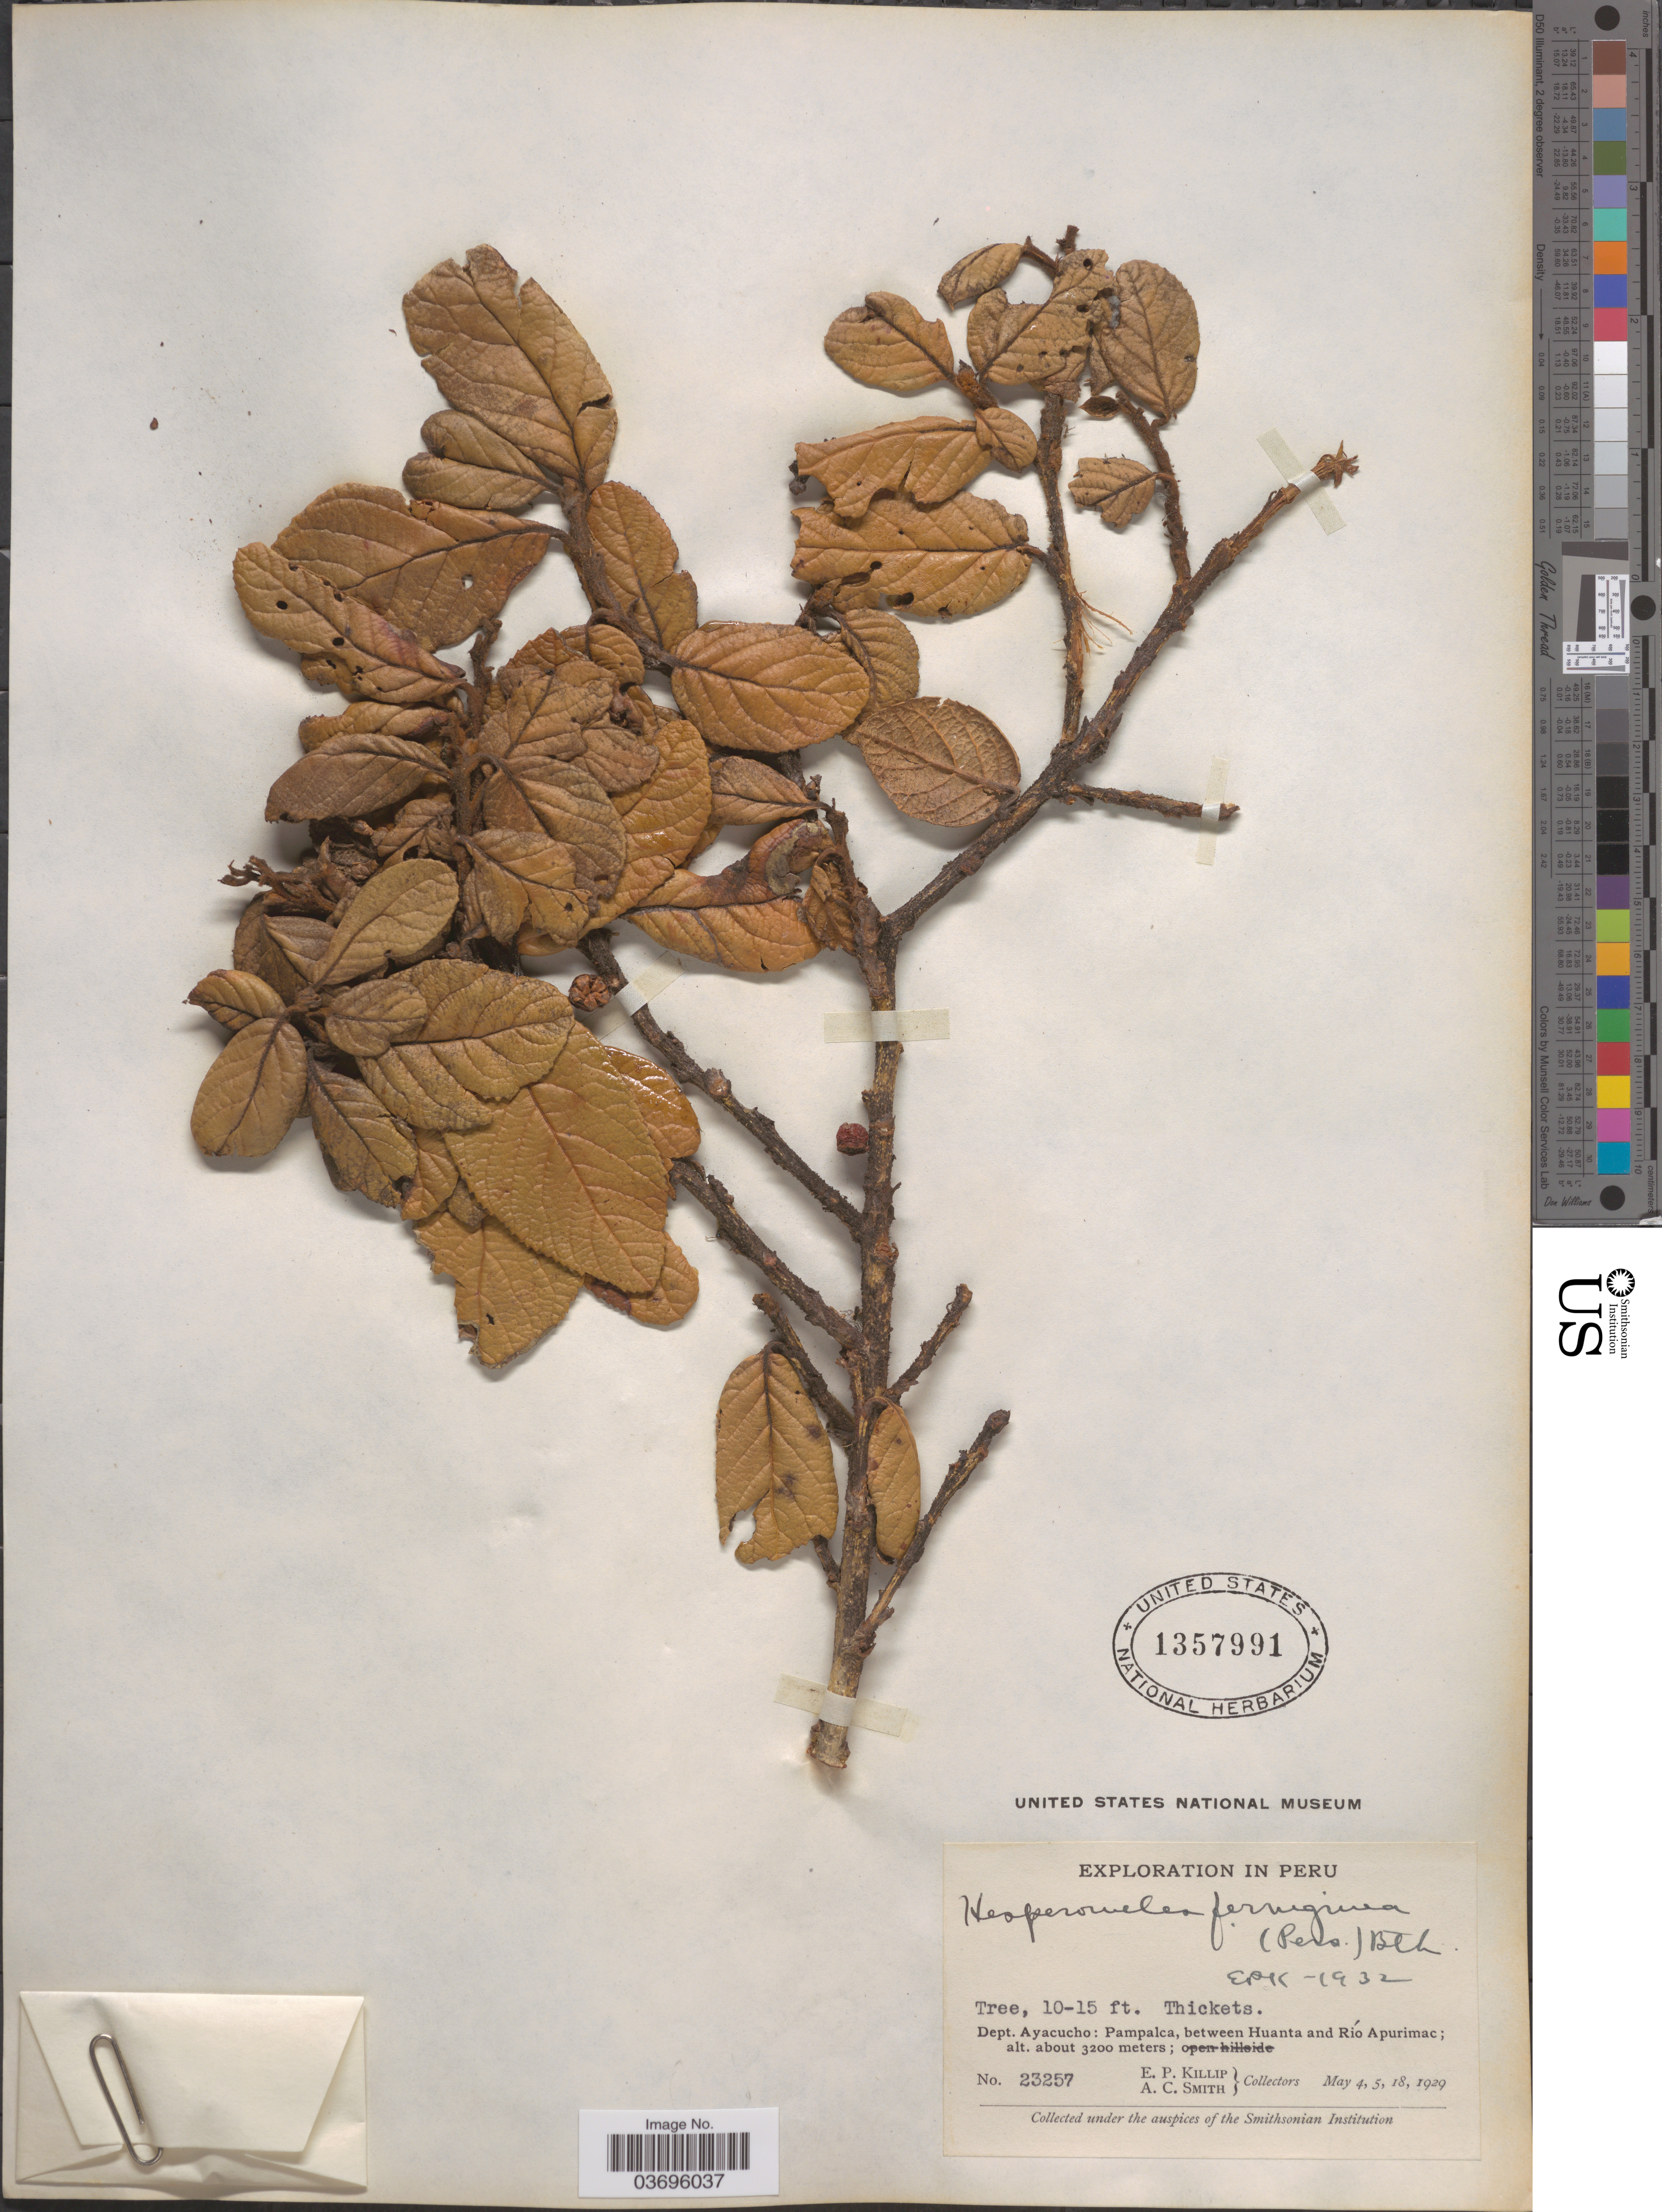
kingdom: Plantae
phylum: Tracheophyta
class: Magnoliopsida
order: Rosales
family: Rosaceae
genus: Hesperomeles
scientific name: Hesperomeles ferruginea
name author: (Juss. ex Pers.) Benth.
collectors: E. P. Killip & A. C. Smith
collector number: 23257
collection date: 1929-05-04/1929-05-18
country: Peru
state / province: Ayacucho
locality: Dept. Ayacucho: Pampalca, between Huanta and Río Apurimac.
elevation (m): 3200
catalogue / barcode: US 1357991